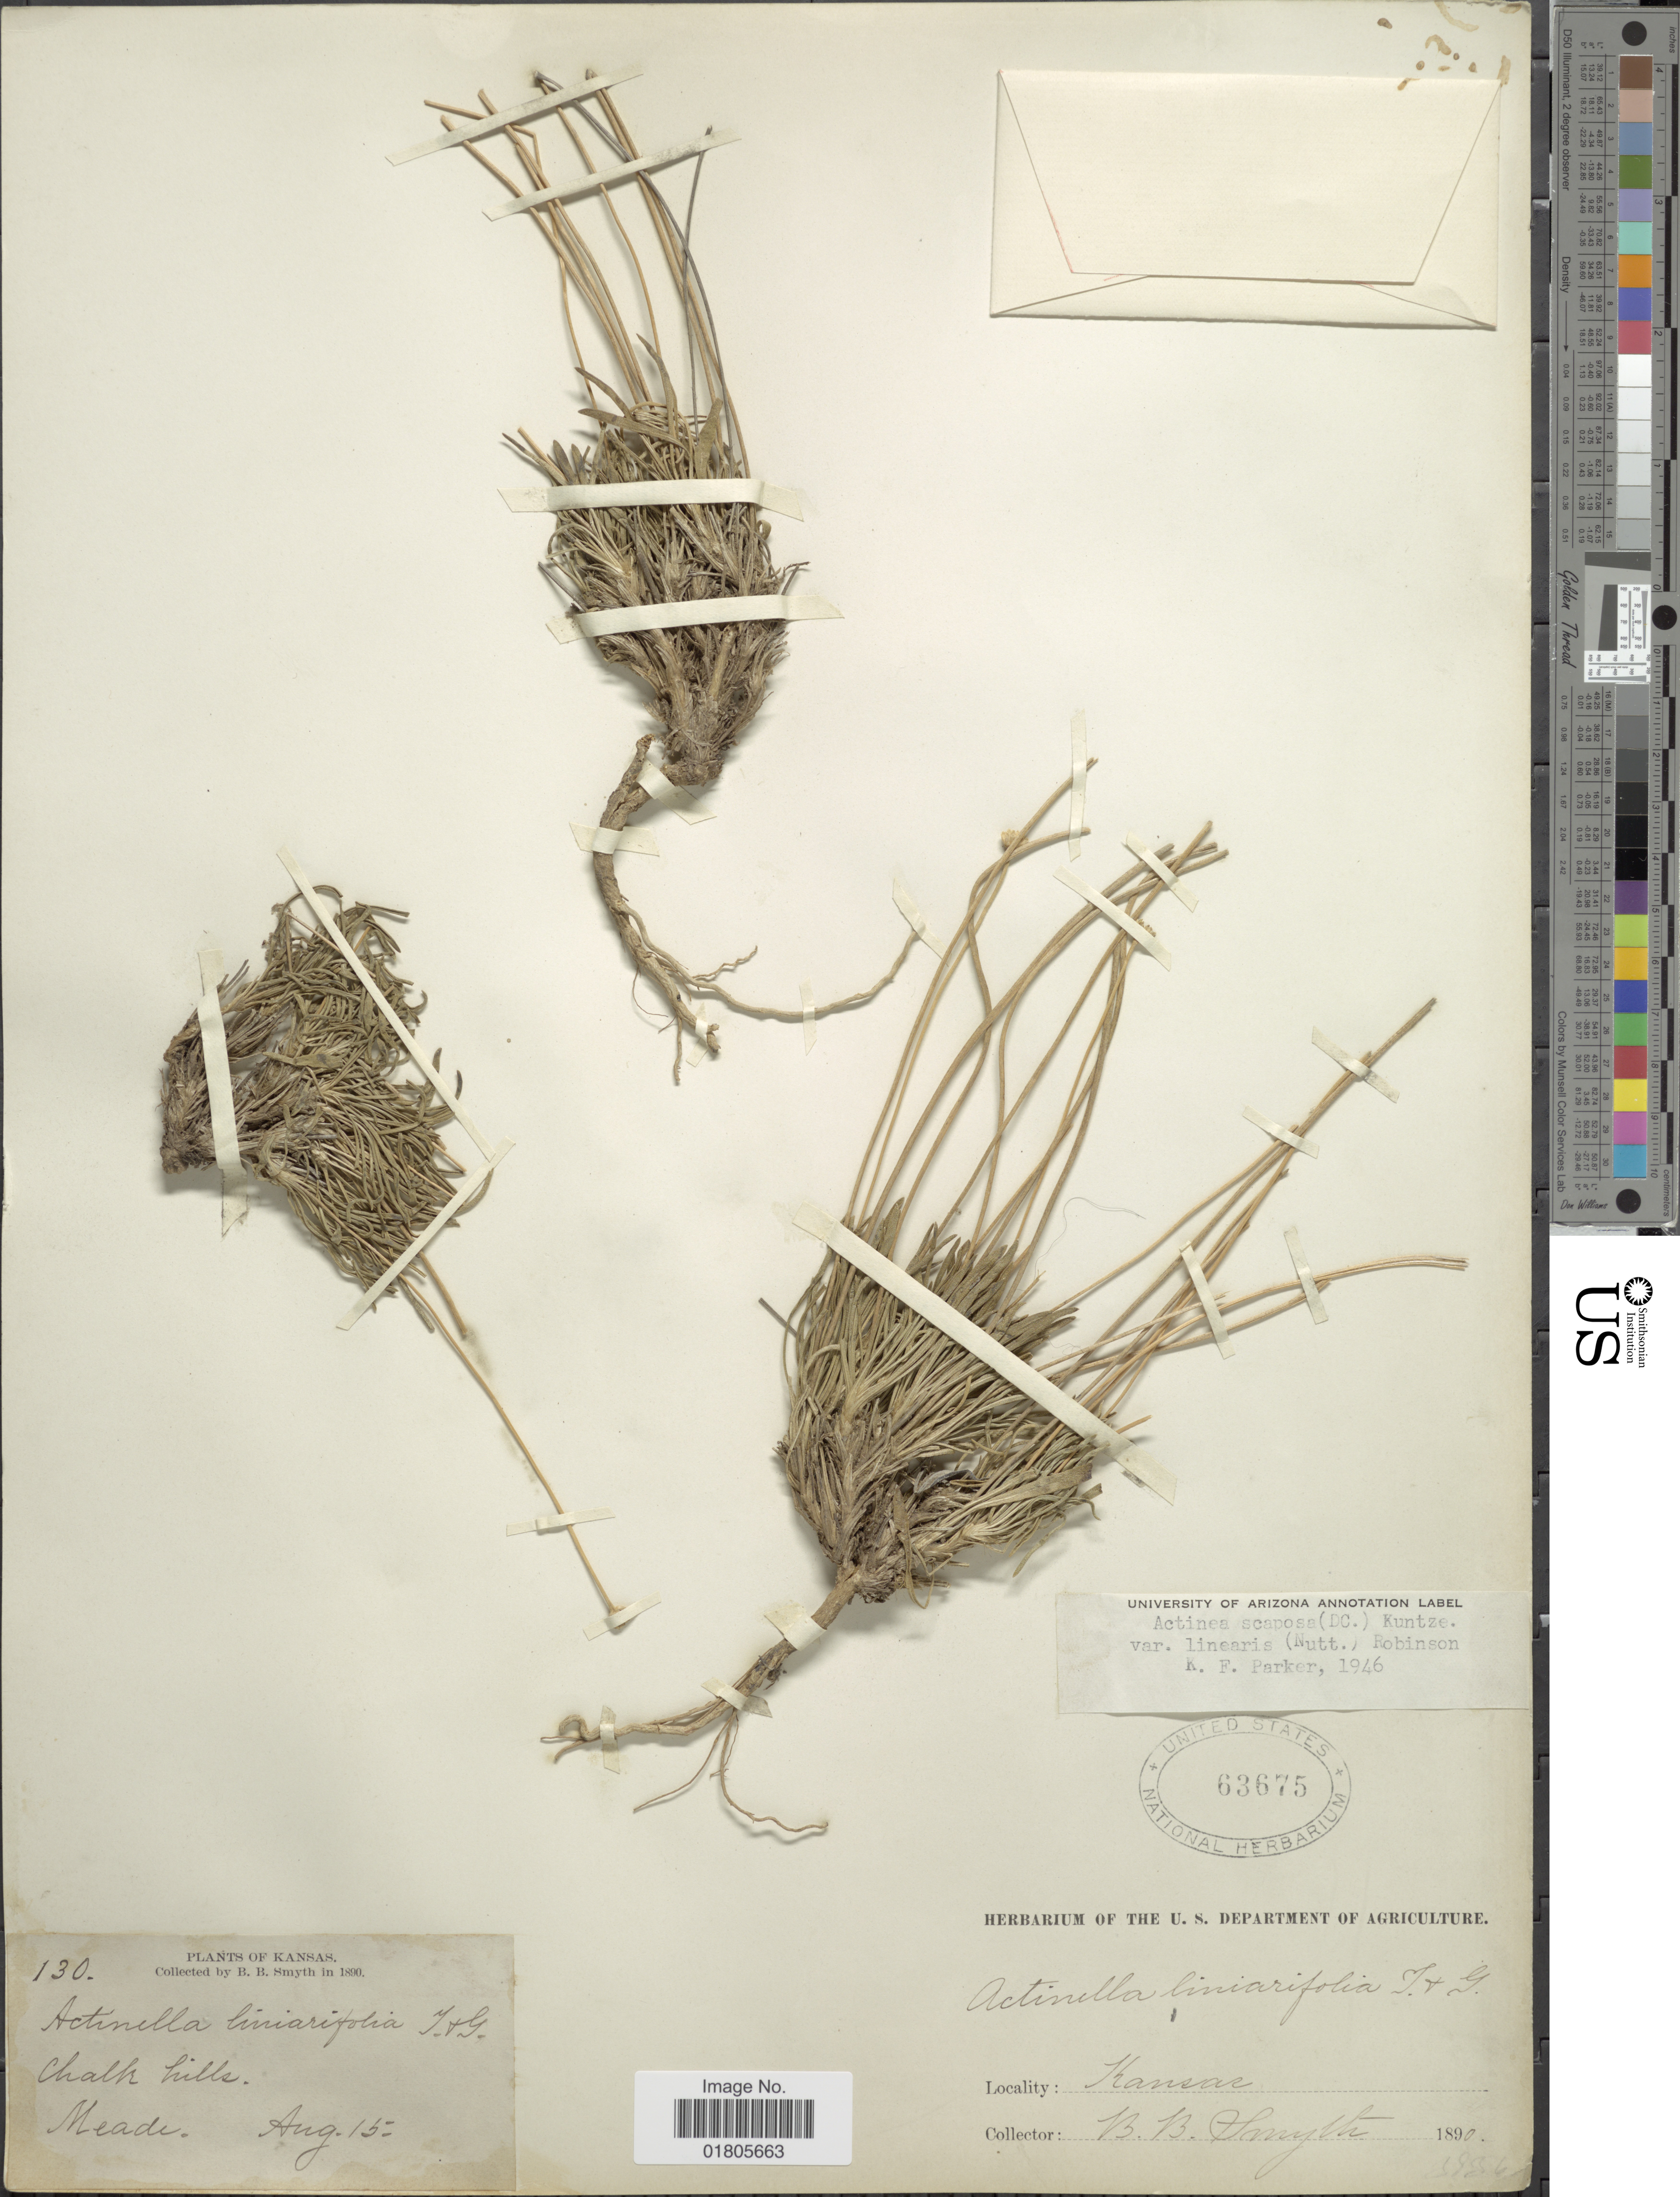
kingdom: Plantae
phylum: Tracheophyta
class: Magnoliopsida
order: Asterales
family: Asteraceae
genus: Actinea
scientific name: Actinea scaposa var. linearis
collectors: B. Smyth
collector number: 130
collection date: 1890-08-15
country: United States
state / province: Kansas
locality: Chalk Hills. Meade.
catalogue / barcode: US 63675